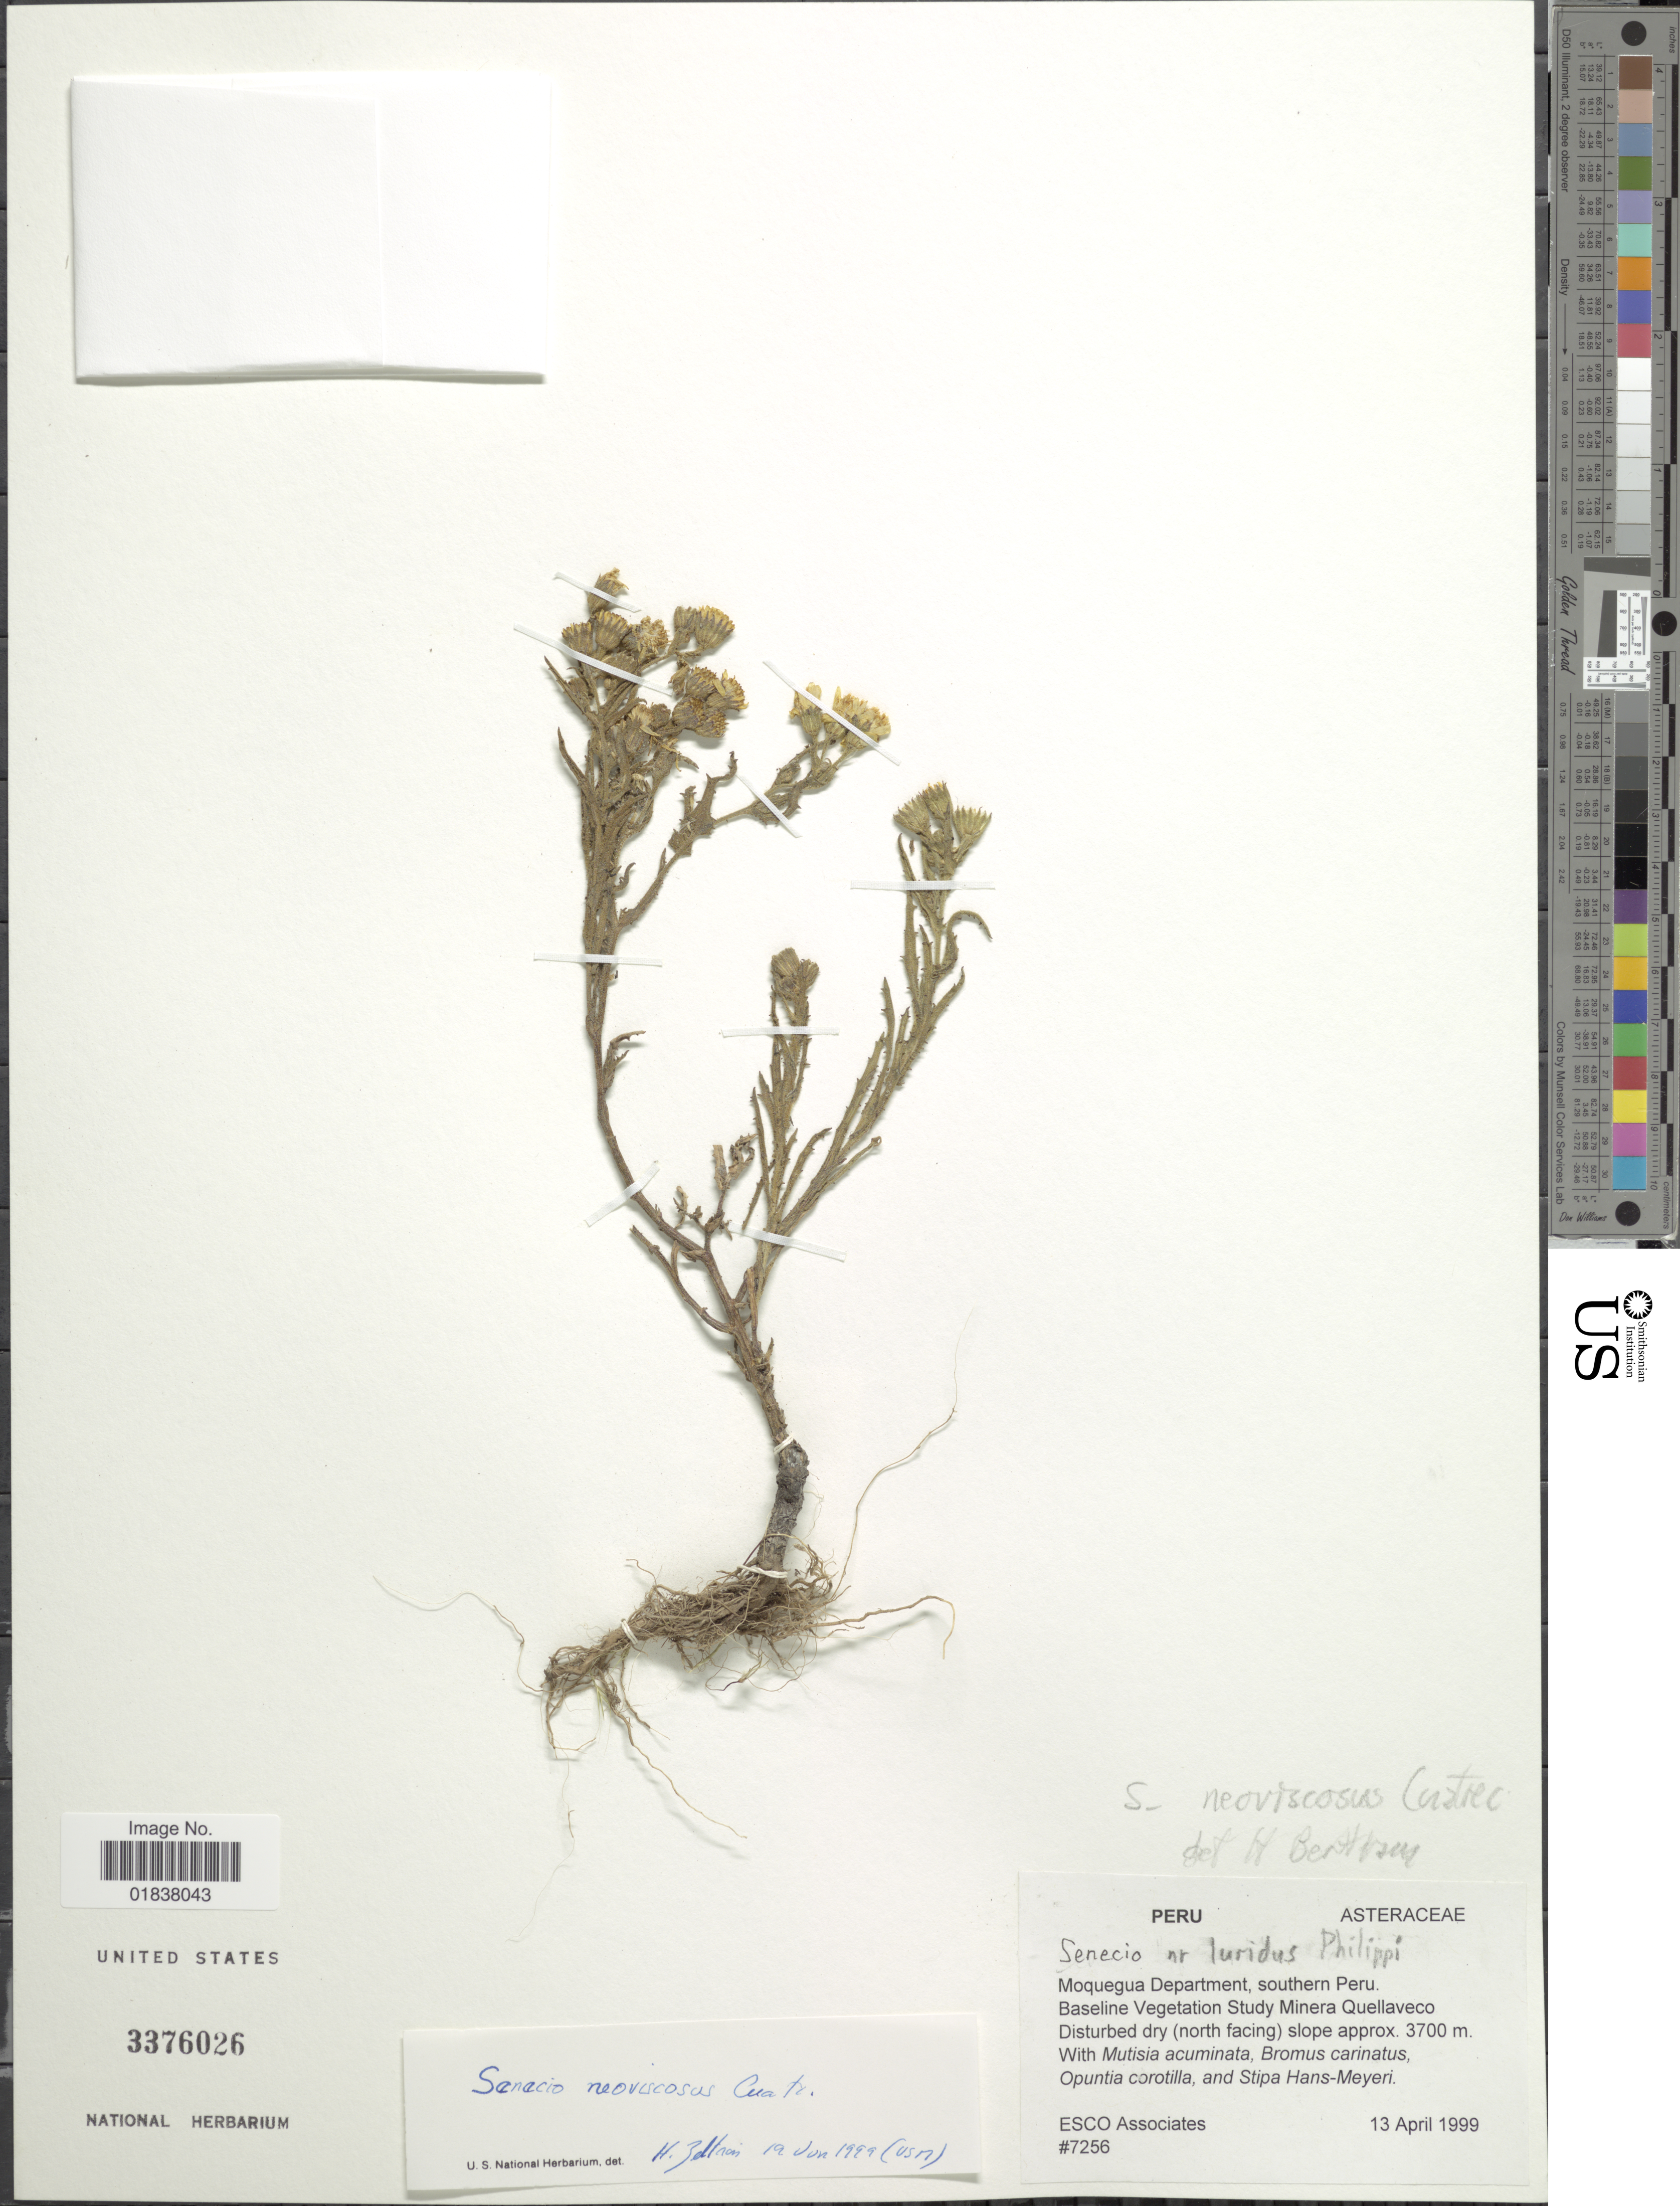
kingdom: Plantae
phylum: Tracheophyta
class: Magnoliopsida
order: Asterales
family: Asteraceae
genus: Senecio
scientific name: Senecio neoviscosus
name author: Cuatrec.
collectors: ESCO Associates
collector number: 7256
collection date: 1999-04-13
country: Peru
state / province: Moquegua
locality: Southern Peru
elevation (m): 3700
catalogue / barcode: US 3376026